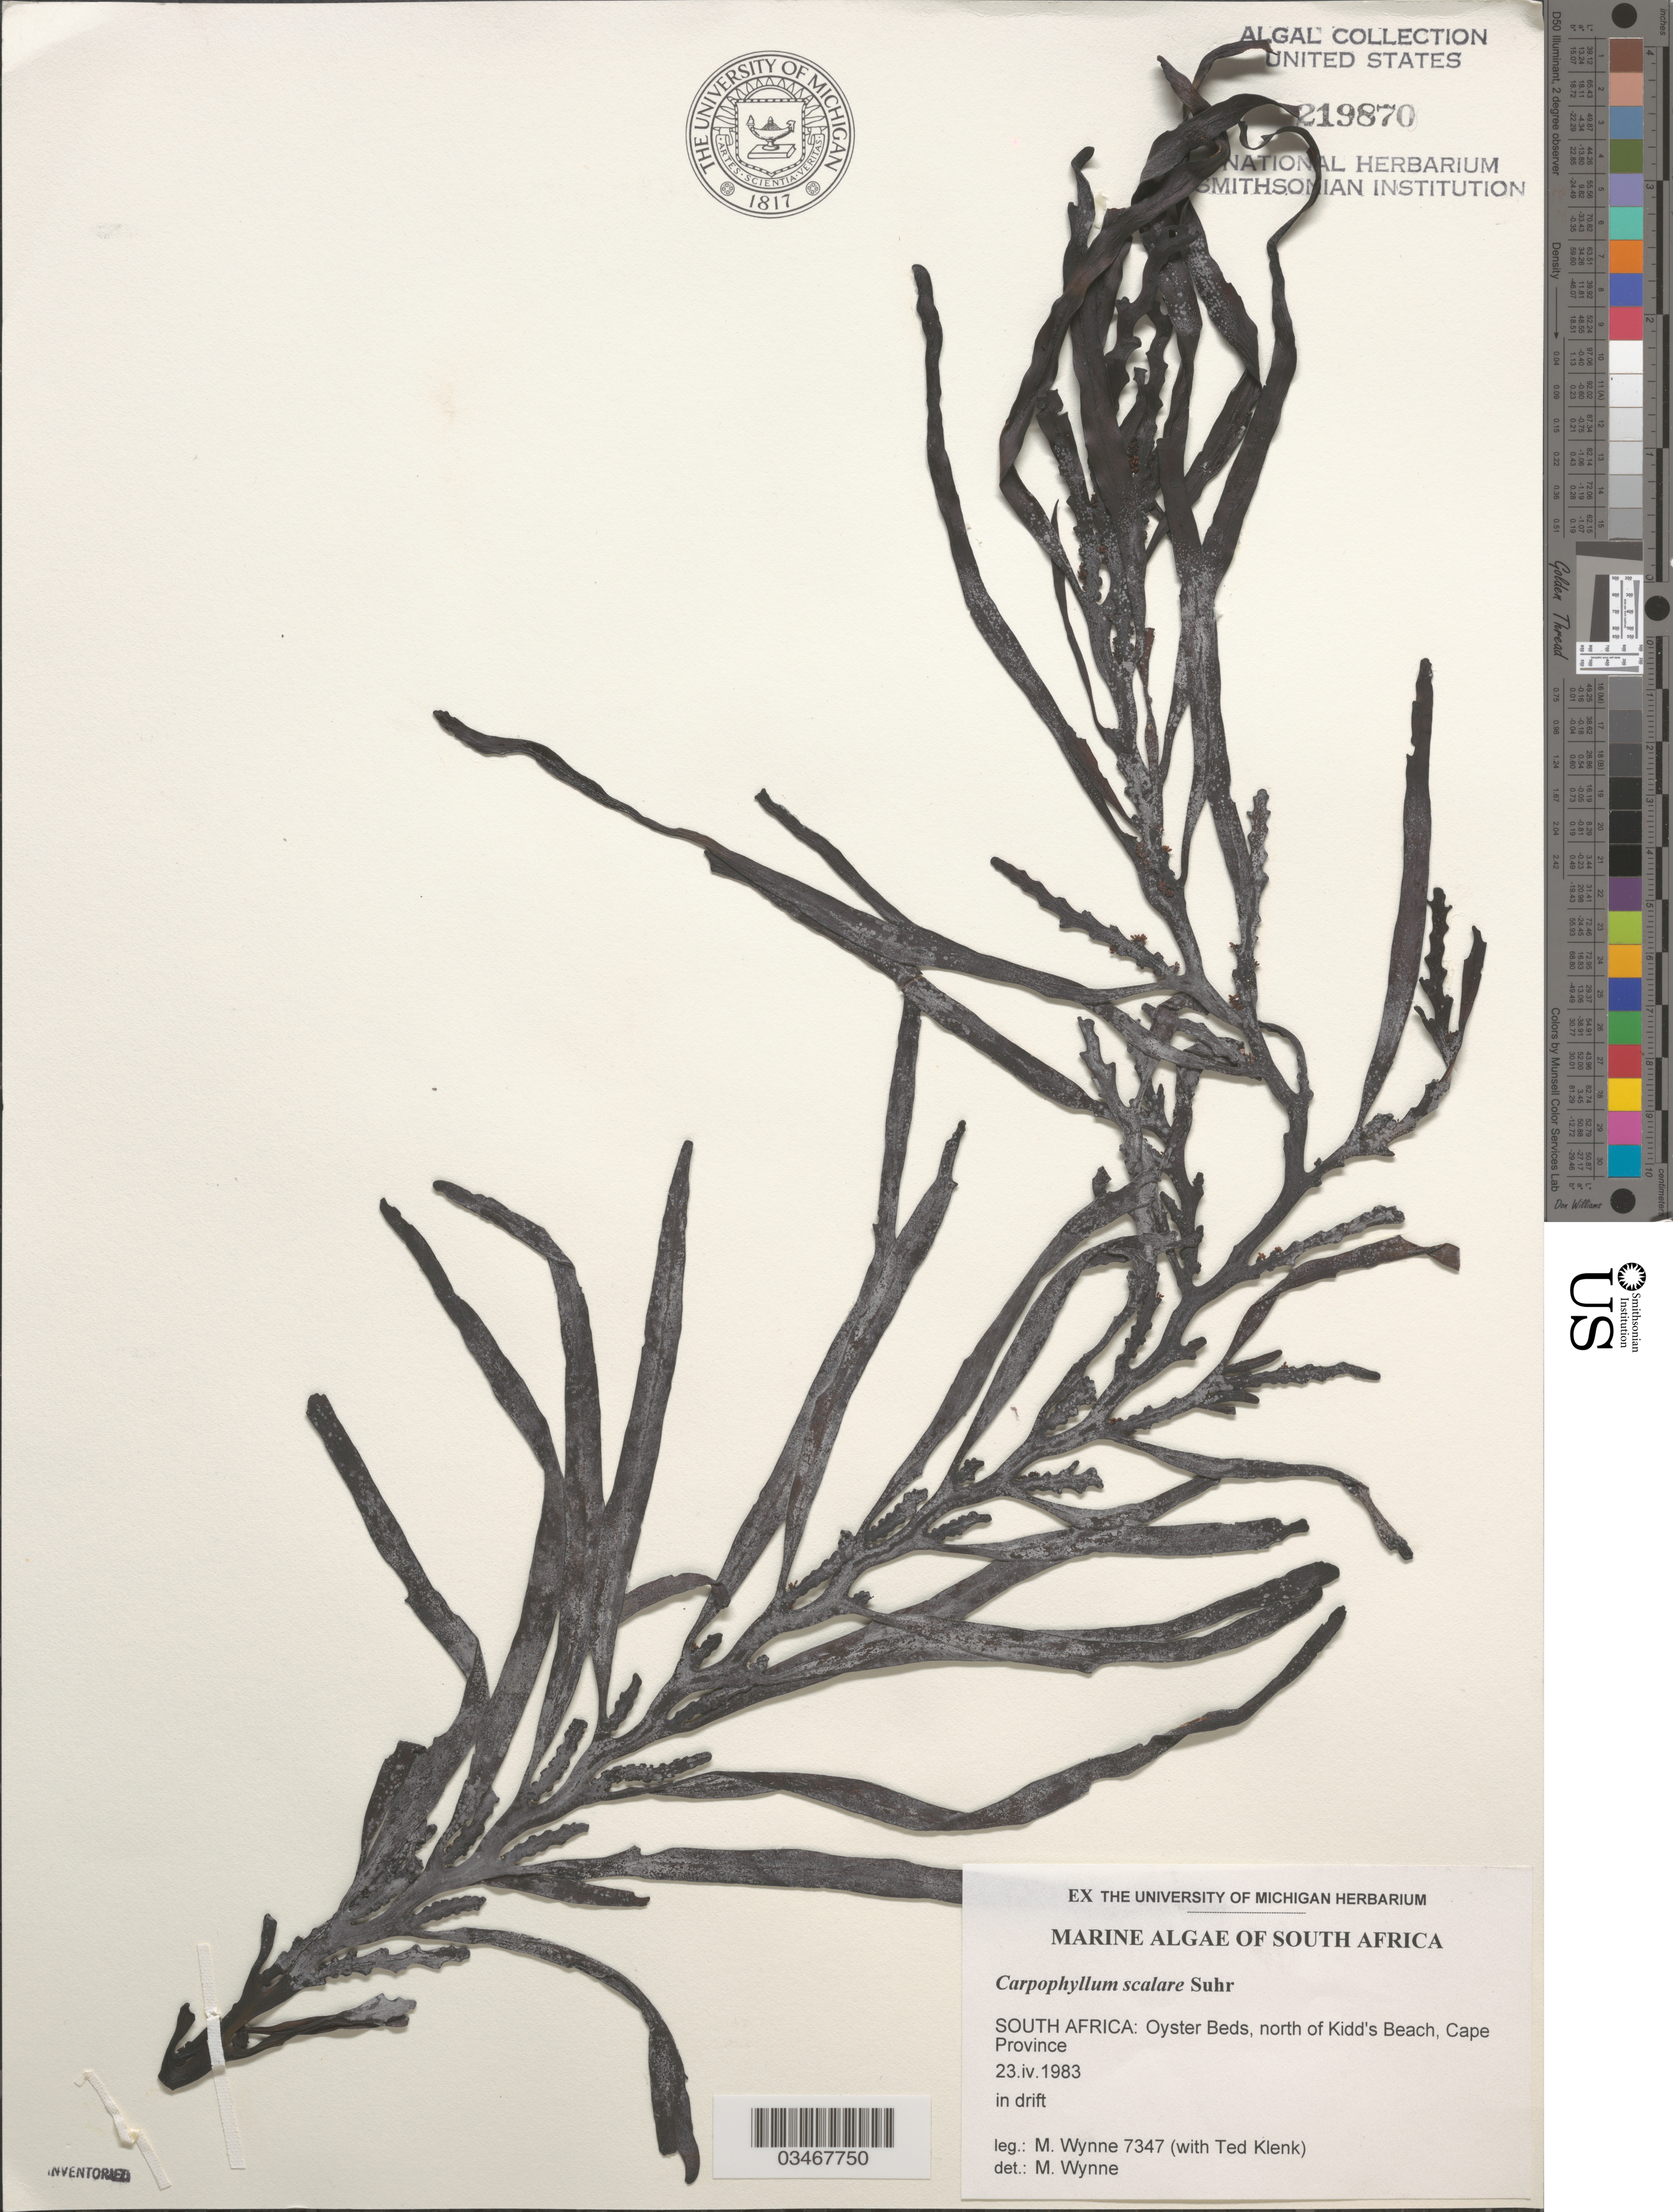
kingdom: Chromista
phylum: Ochrophyta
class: Phaeophyceae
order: Fucales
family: Sargassaceae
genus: Oerstedtia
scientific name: Oerstedtia scalaris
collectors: M.J. Wynne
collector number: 7347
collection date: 1983-04-23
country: South Africa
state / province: Eastern Cape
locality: Kidd's Beach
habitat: Oyster beds, north of Kidd's Beach.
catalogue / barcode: US 219870